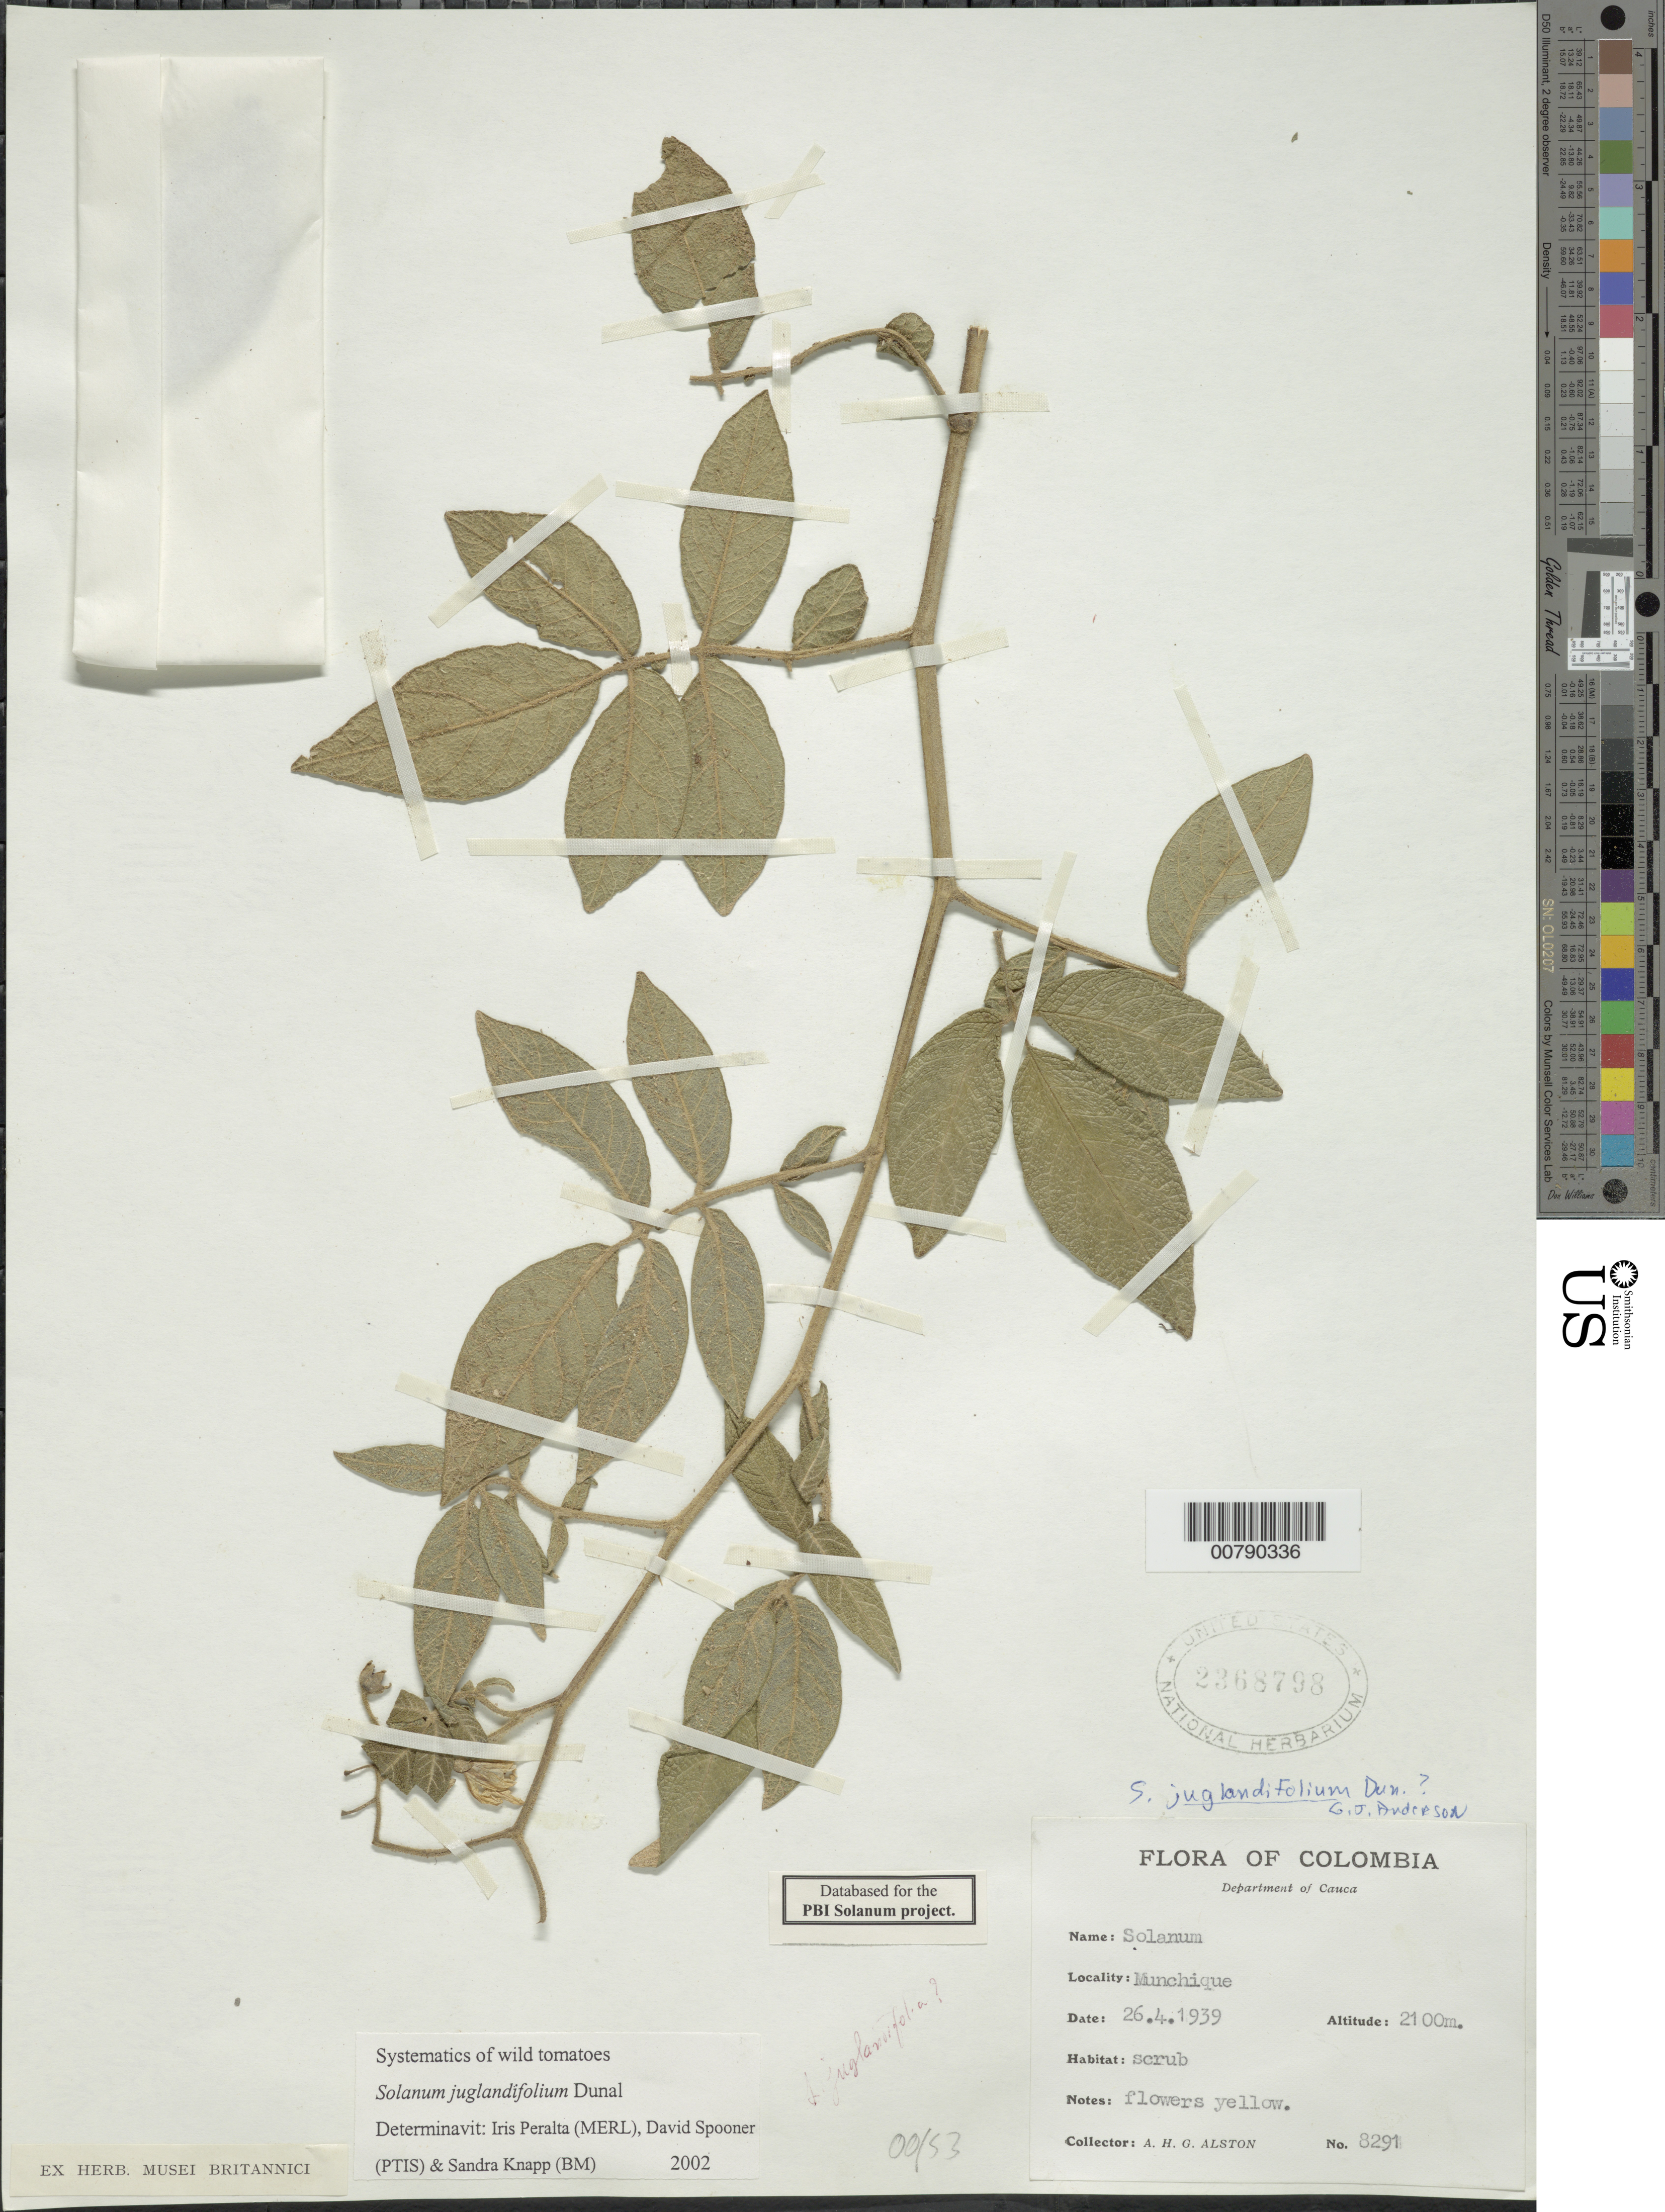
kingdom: Plantae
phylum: Tracheophyta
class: Magnoliopsida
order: Solanales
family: Solanaceae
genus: Solanum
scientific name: Solanum juglandifolium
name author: Dunal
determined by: Peralta, Iris E.; Knapp, S. D.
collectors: A. H. Alston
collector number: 8291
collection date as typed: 26 Apr 1939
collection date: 1939-04-26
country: Colombia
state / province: Cauca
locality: Munchique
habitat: scrub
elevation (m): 2100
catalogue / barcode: US 2368798